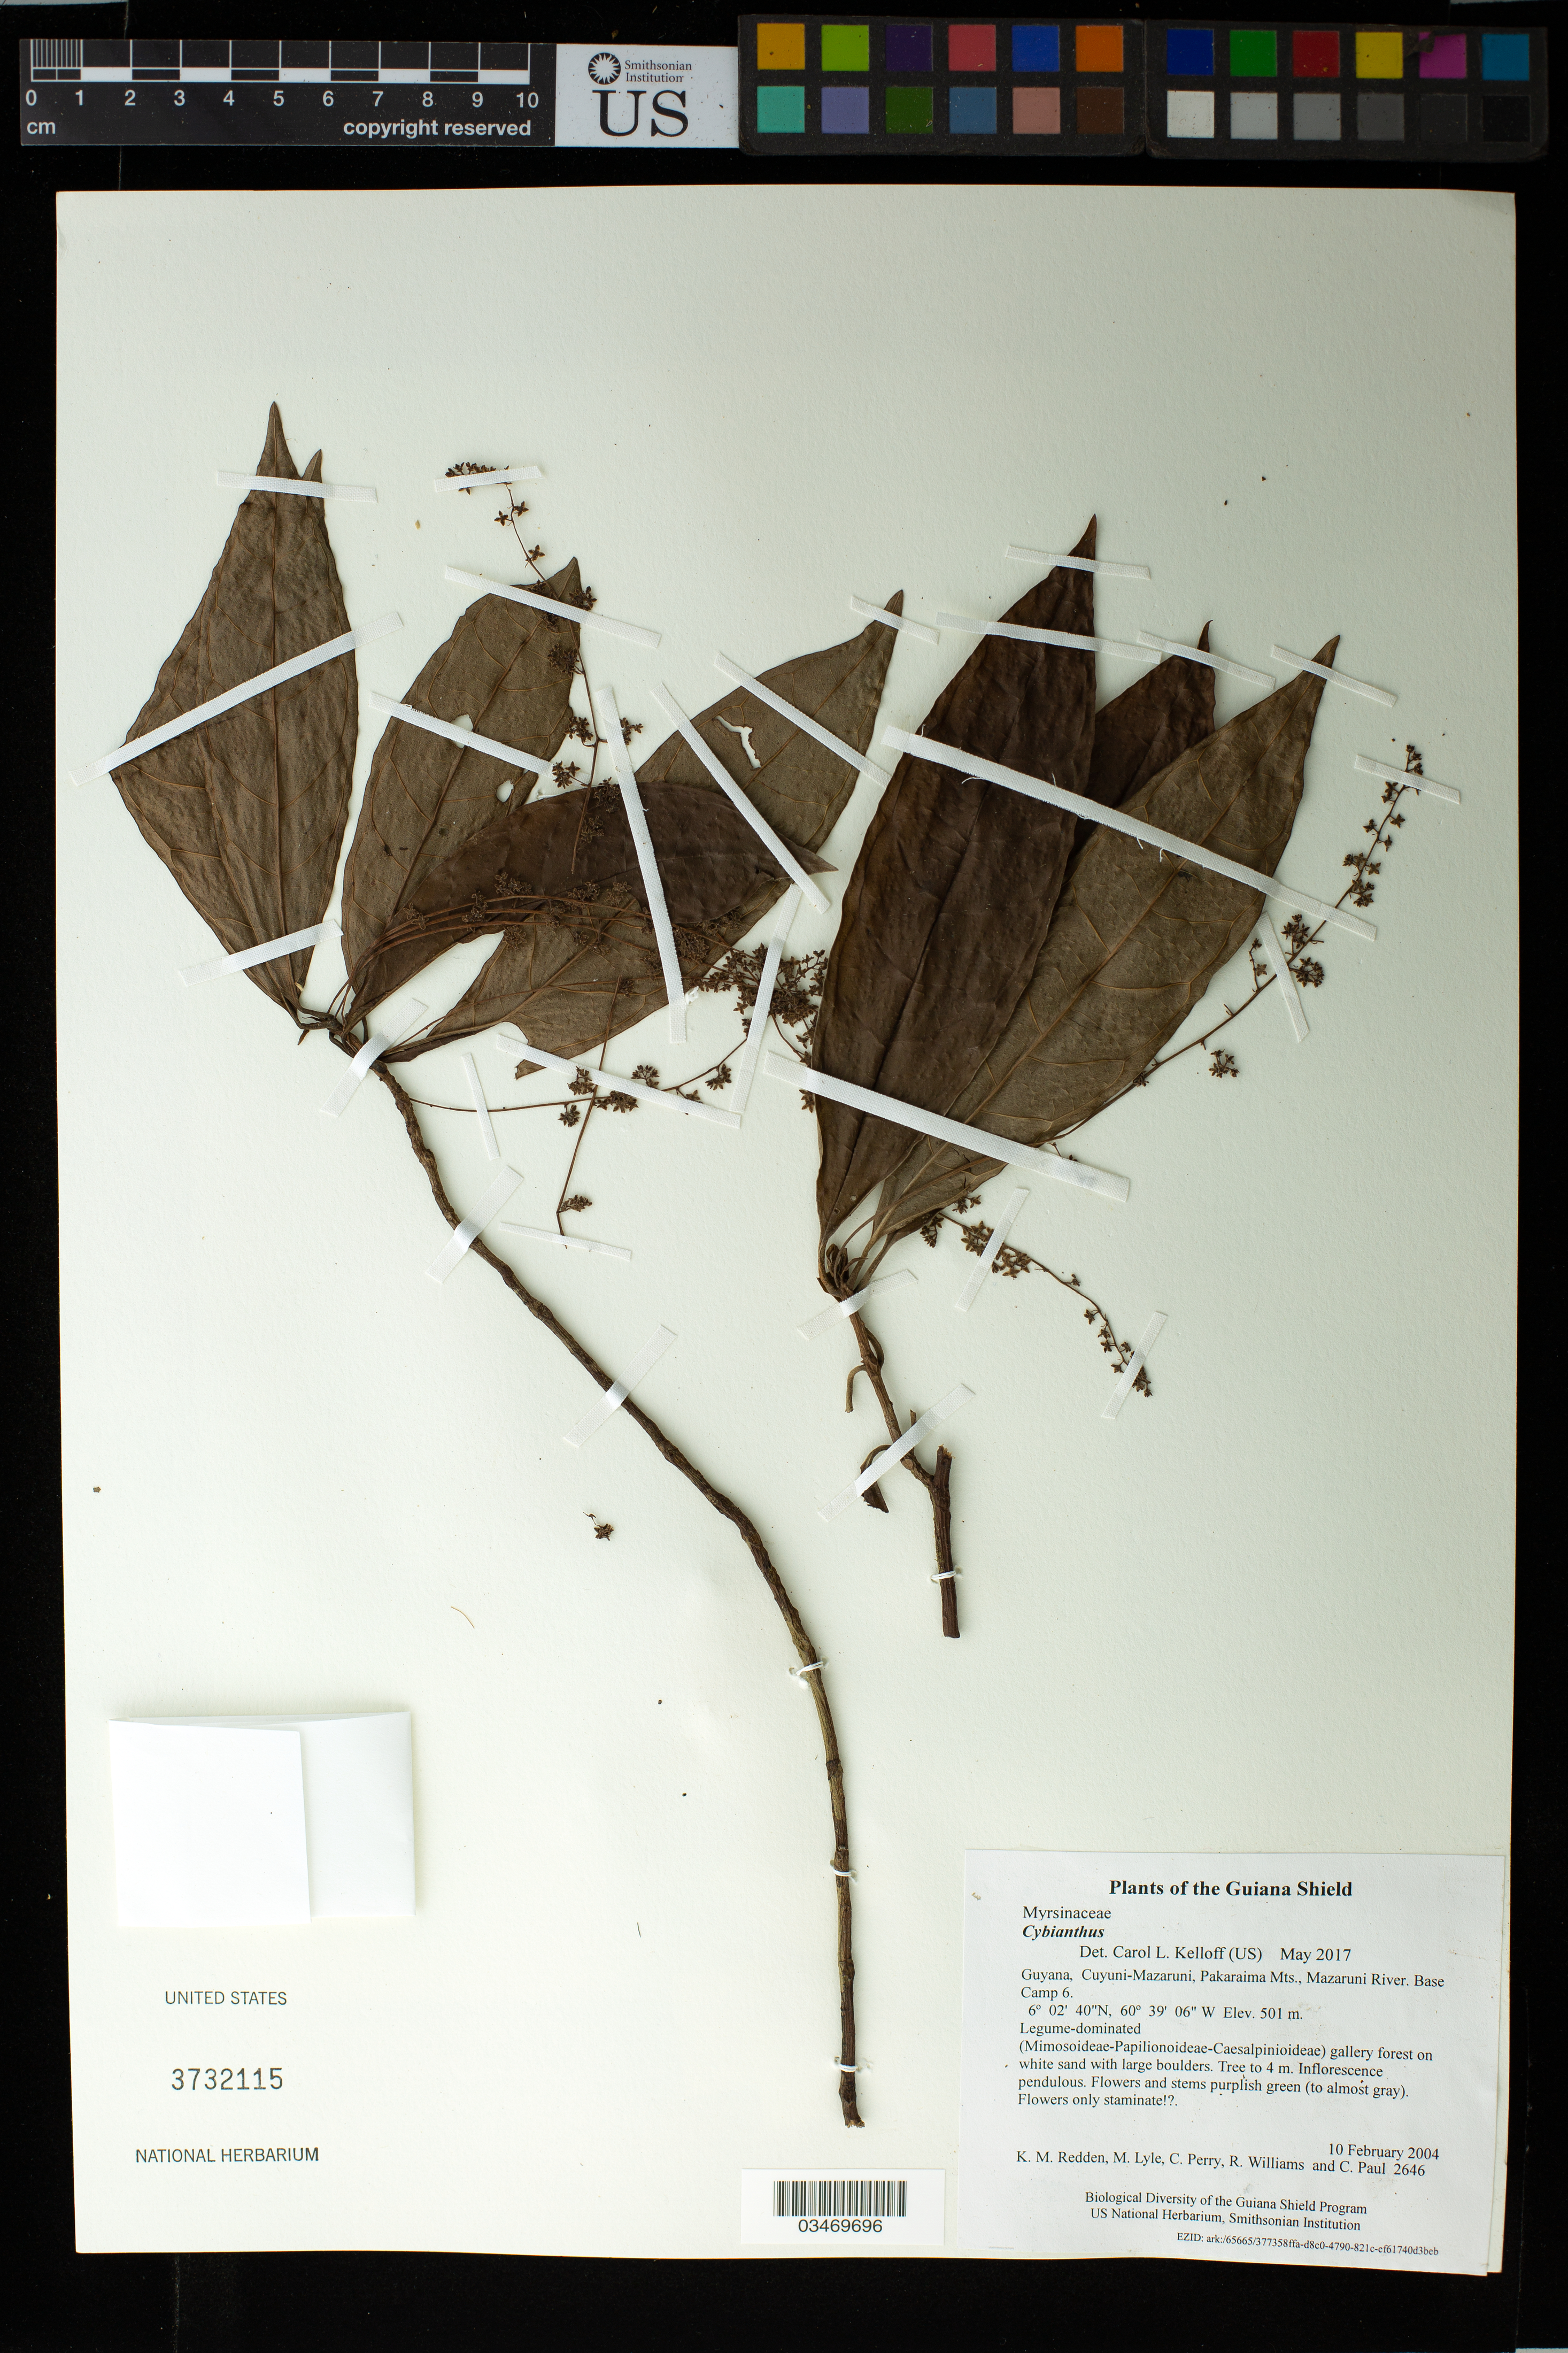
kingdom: Plantae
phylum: Tracheophyta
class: Magnoliopsida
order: Ericales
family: Primulaceae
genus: Cybianthus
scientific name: Cybianthus sp.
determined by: Kelloff, Carol L., (US), Smithsonian Institution - National Museum of Natural History (UNITED STATES)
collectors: K. M. Redden, M. Lyle, C. Perry, R. Williams & C. Paul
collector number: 2646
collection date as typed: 10 February 2004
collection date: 2004-02-10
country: Guyana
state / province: Cuyuni-Mazaruni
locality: Pakaraima Mts., Mazaruni River. Base Camp 6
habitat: Legume-dominated (Mimosoideae-Papilionoideae-Caesalpinioideae) gallery forest on white sand with large boulders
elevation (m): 501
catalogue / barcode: US 3732115